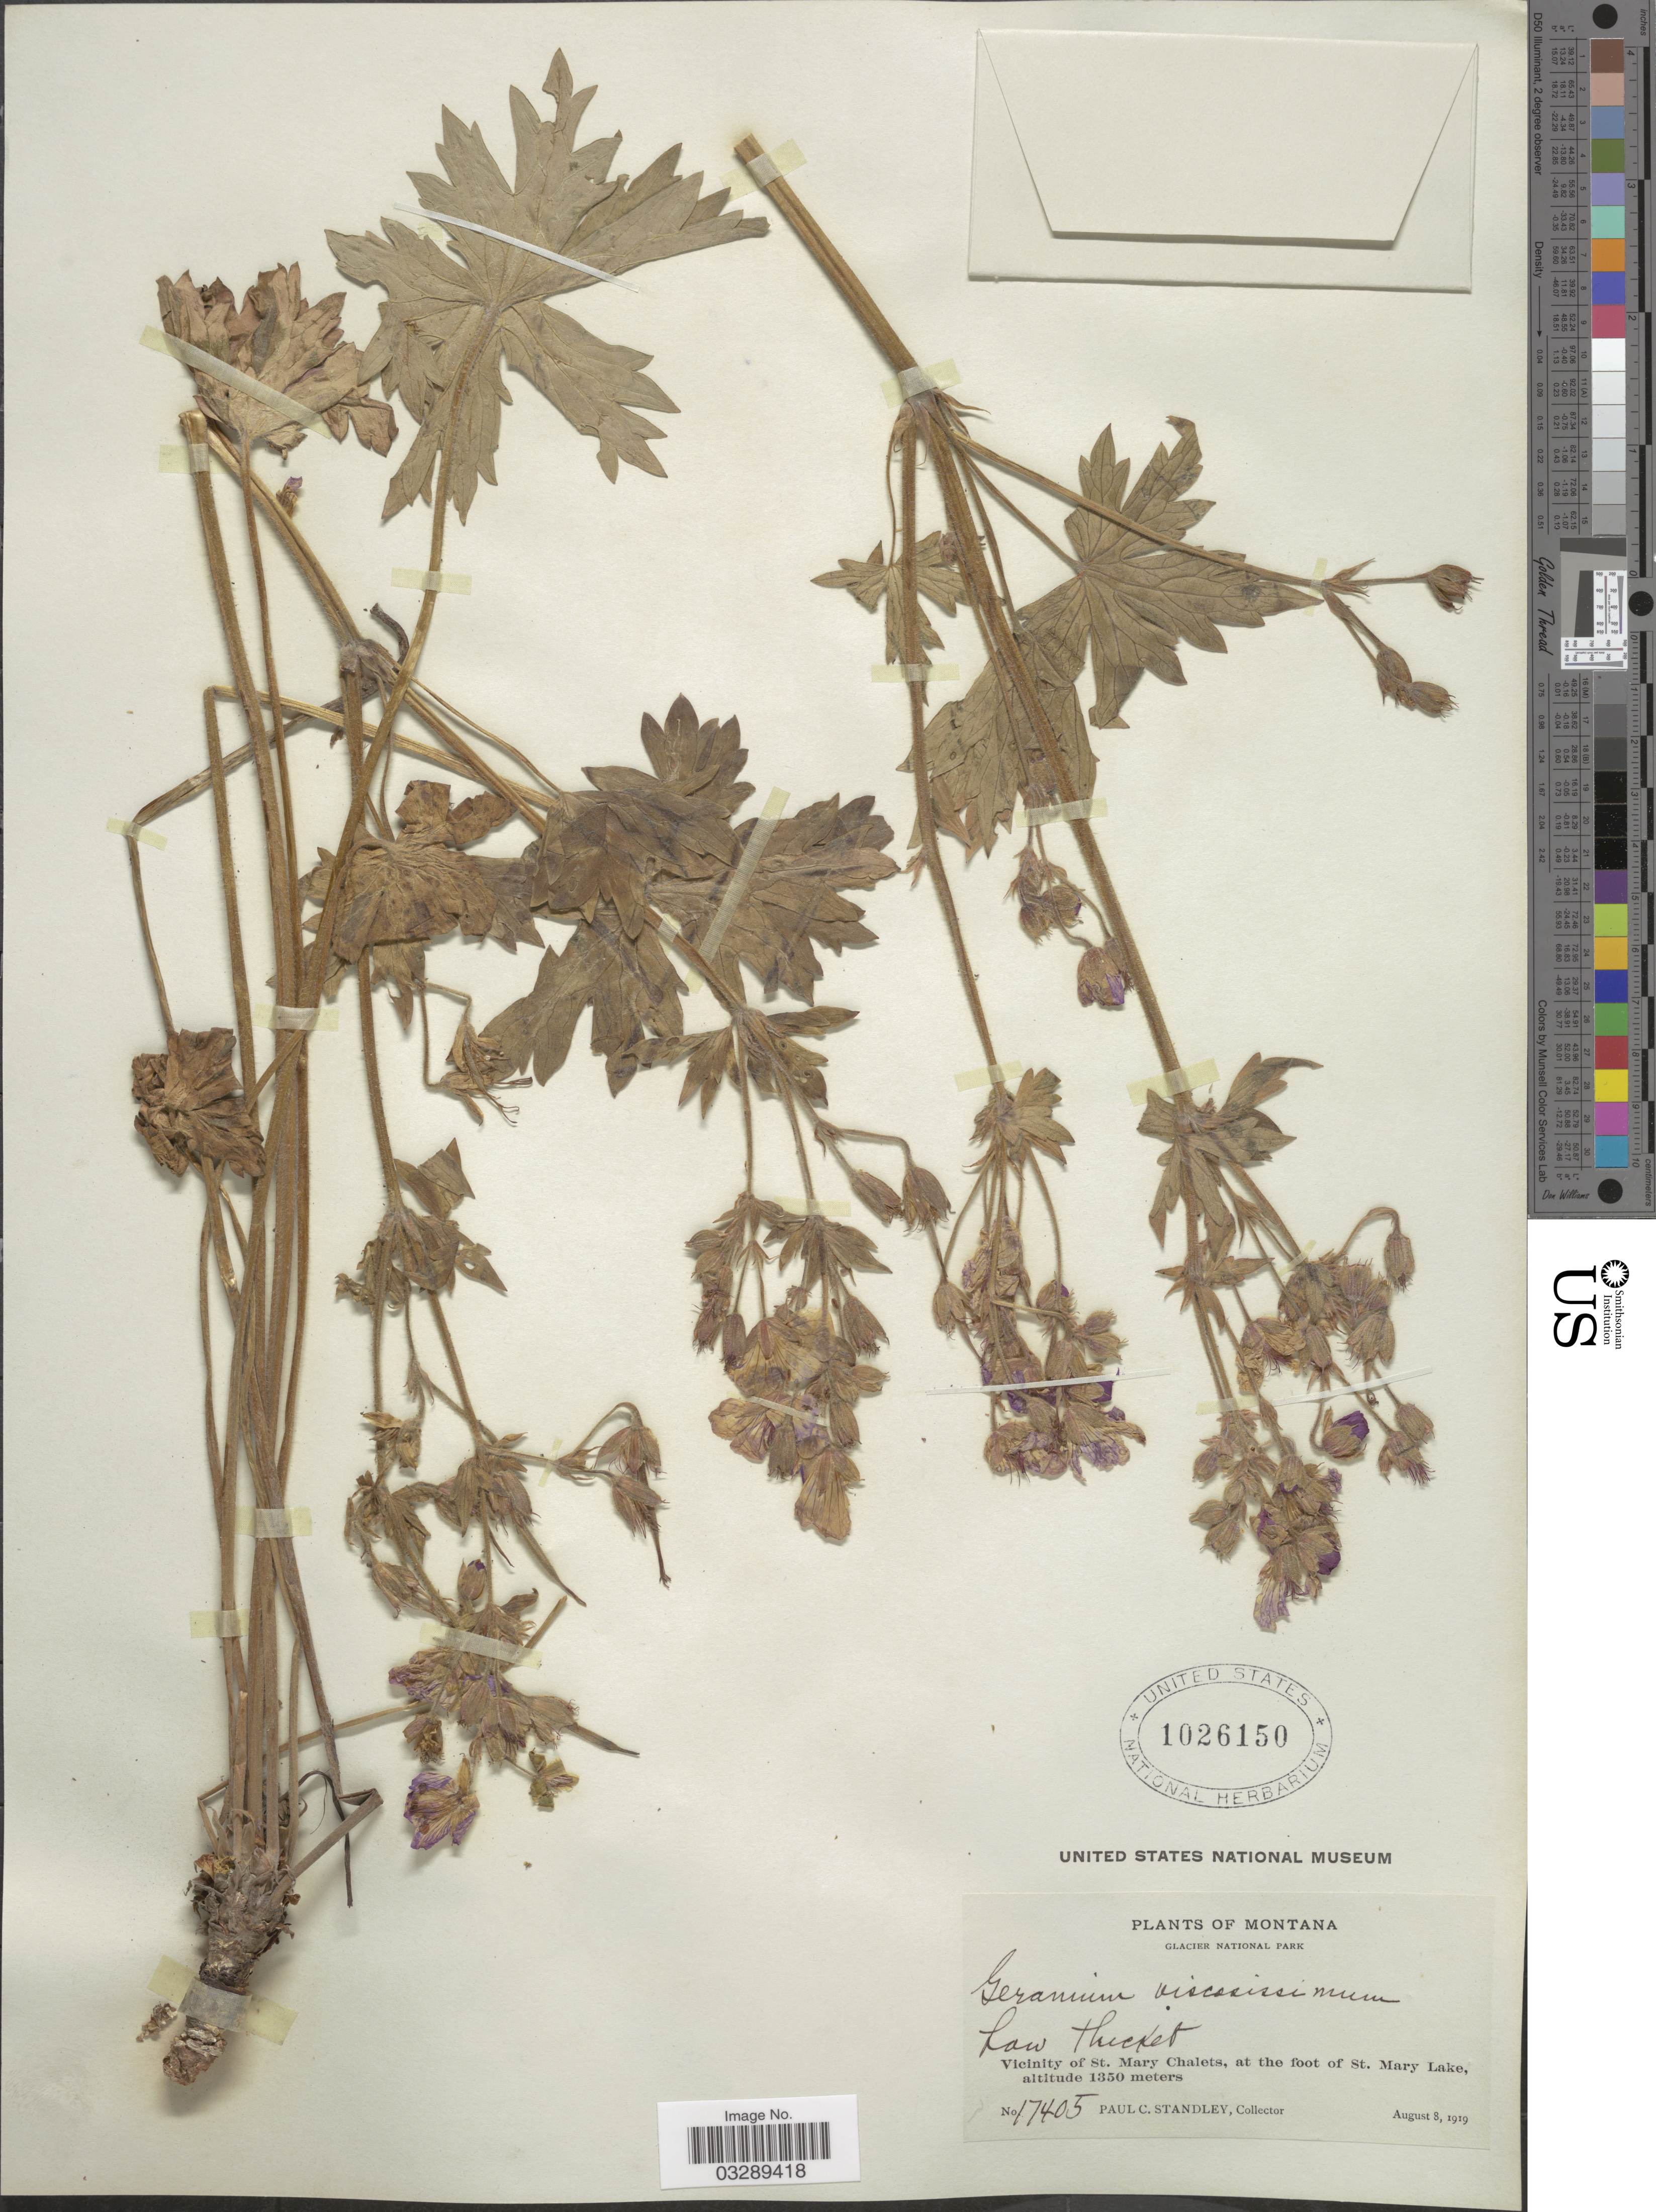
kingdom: Plantae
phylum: Tracheophyta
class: Magnoliopsida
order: Geraniales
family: Geraniaceae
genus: Geranium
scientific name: Geranium viscosissimum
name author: Fisch. & C.A. Mey.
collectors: P. C. Standley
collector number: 17405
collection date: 1919-08-08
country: United States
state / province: Montana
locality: Glacier National Park. Vicinity of St. Mary Chalets, at the foot of St. Mary Lake.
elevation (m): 1350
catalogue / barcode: US 1026150